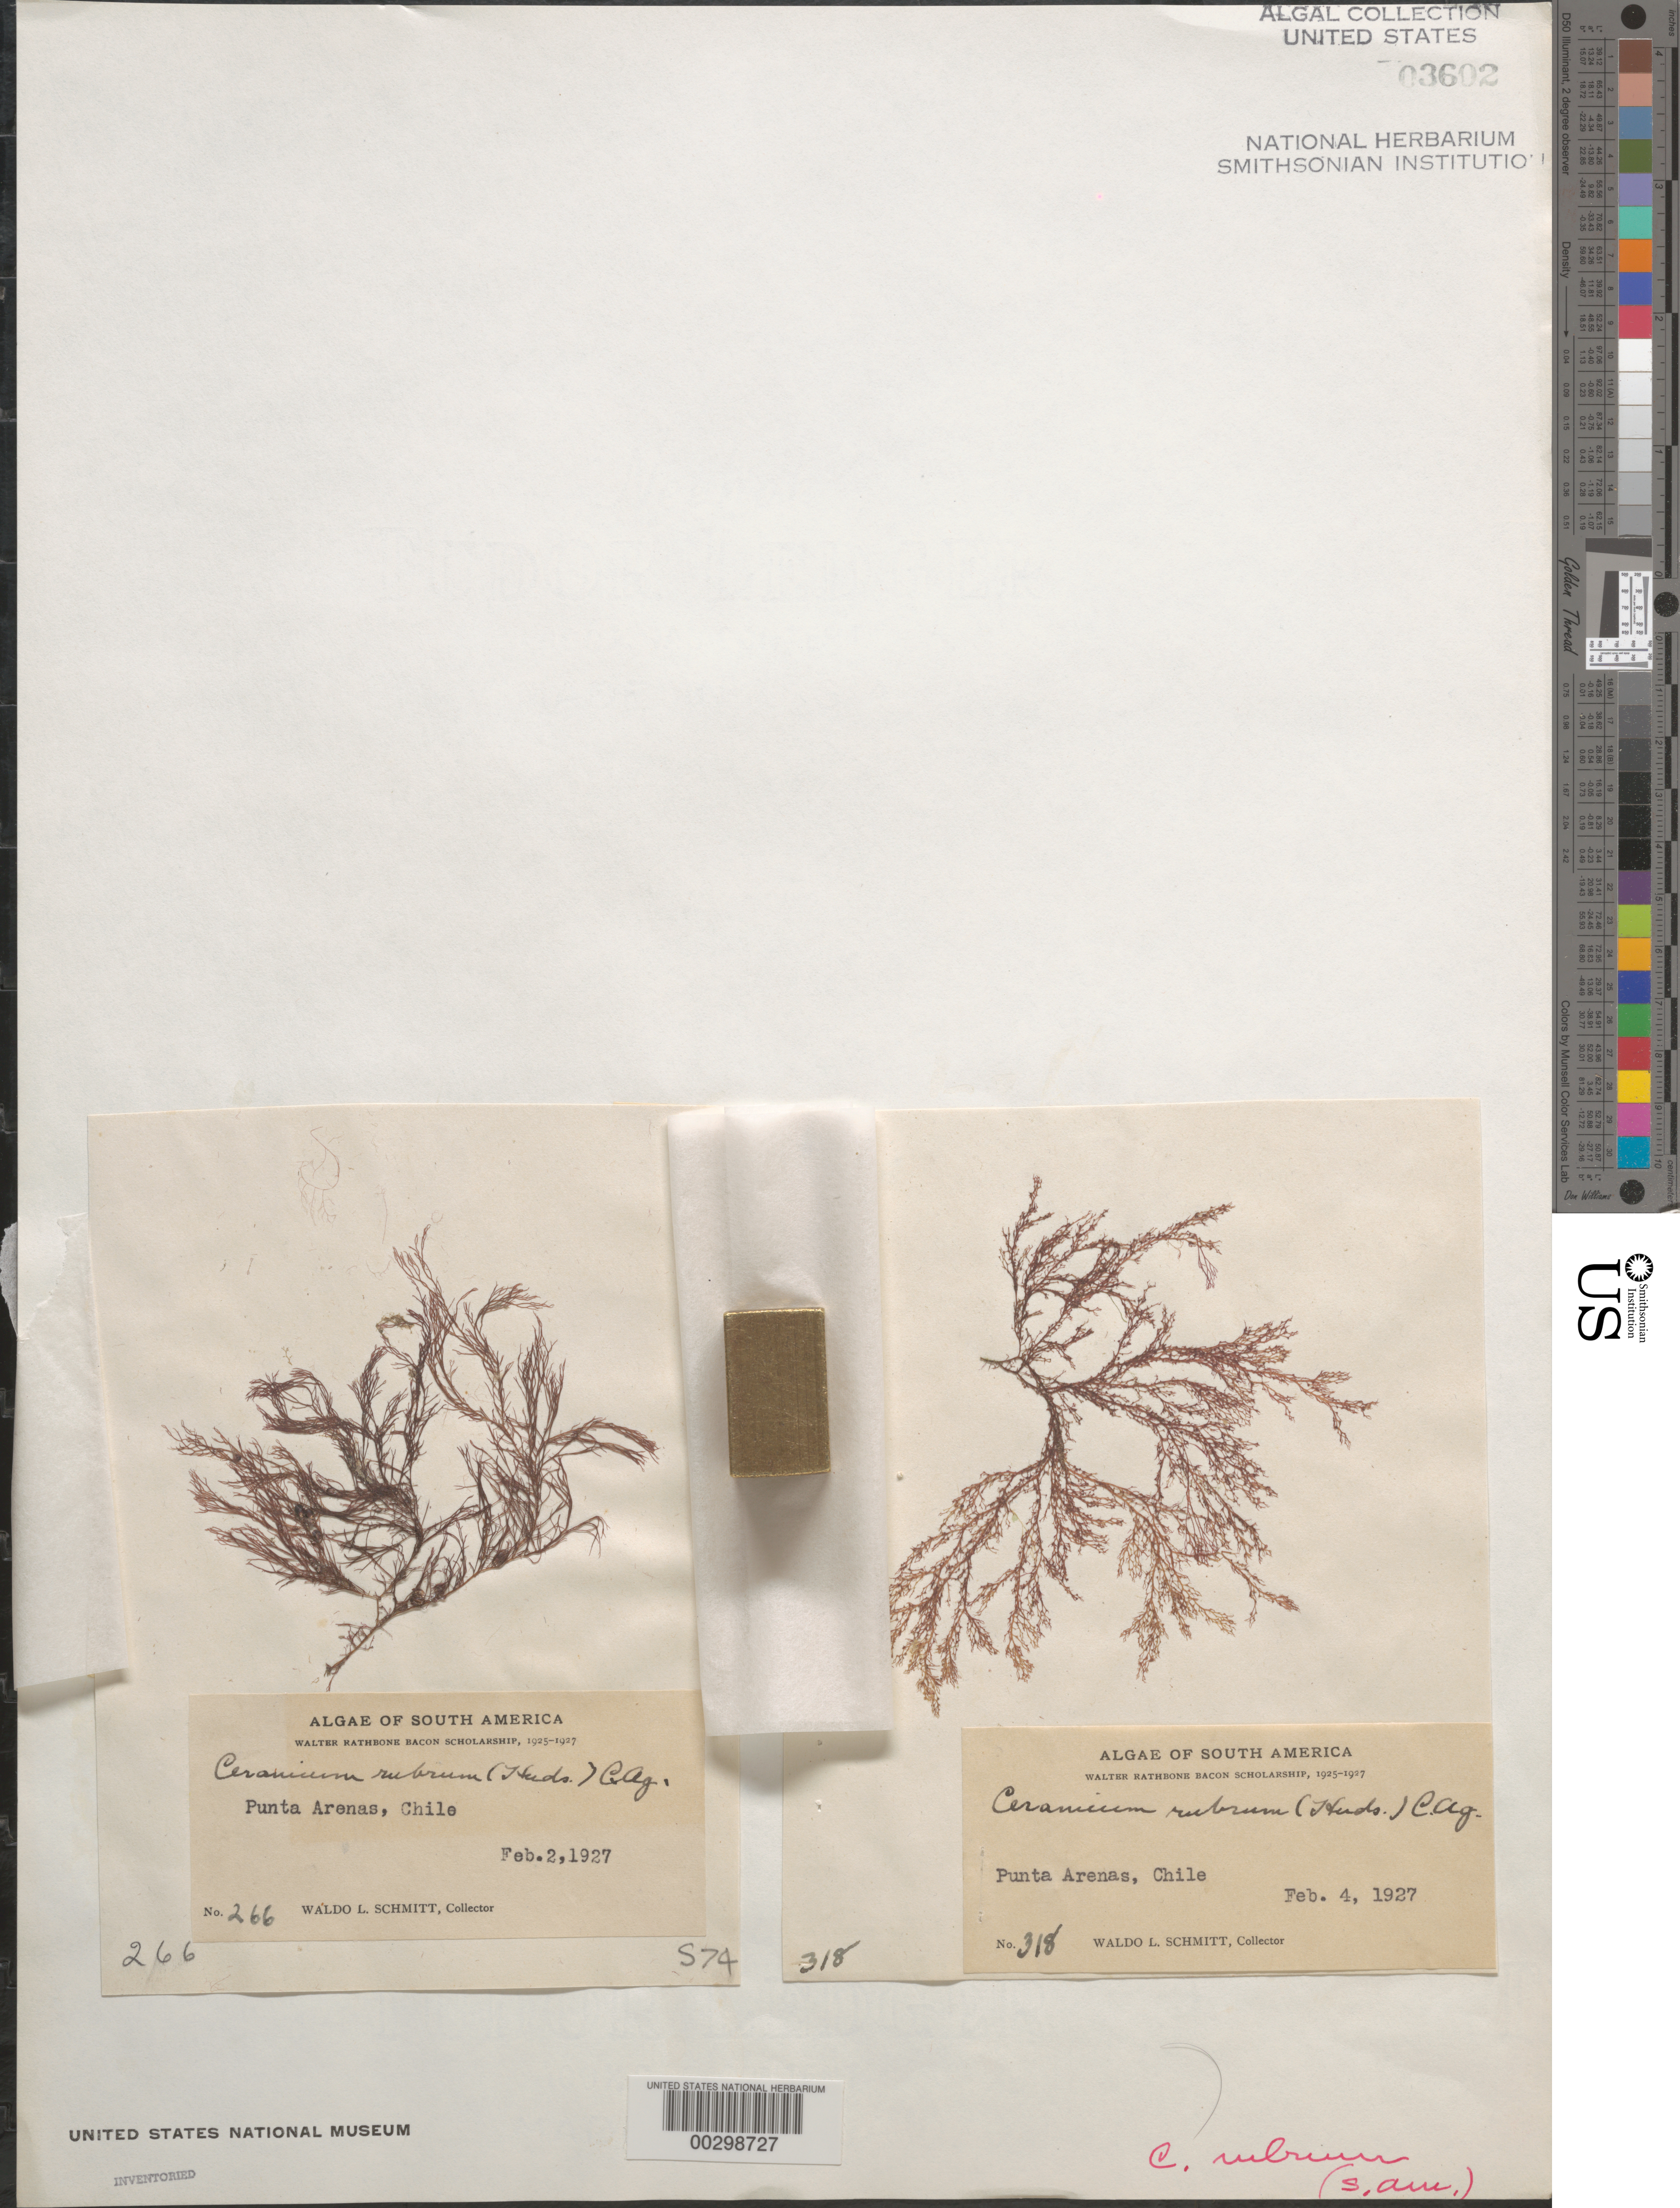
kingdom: Plantae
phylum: Rhodophyta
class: Florideophyceae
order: Ceramiales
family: Ceramiaceae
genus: Ceramium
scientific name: Ceramium rubrum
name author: C. Agardh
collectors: W. L. Schmitt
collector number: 266 & 318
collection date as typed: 02 Feb 1927 and 04 Feb 1927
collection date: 1927-02-02,1927-02-04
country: Chile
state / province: Magallanes y de la Antártica Chilena (XII)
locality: Punta Arenas, Strait of Magellan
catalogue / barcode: US 3602